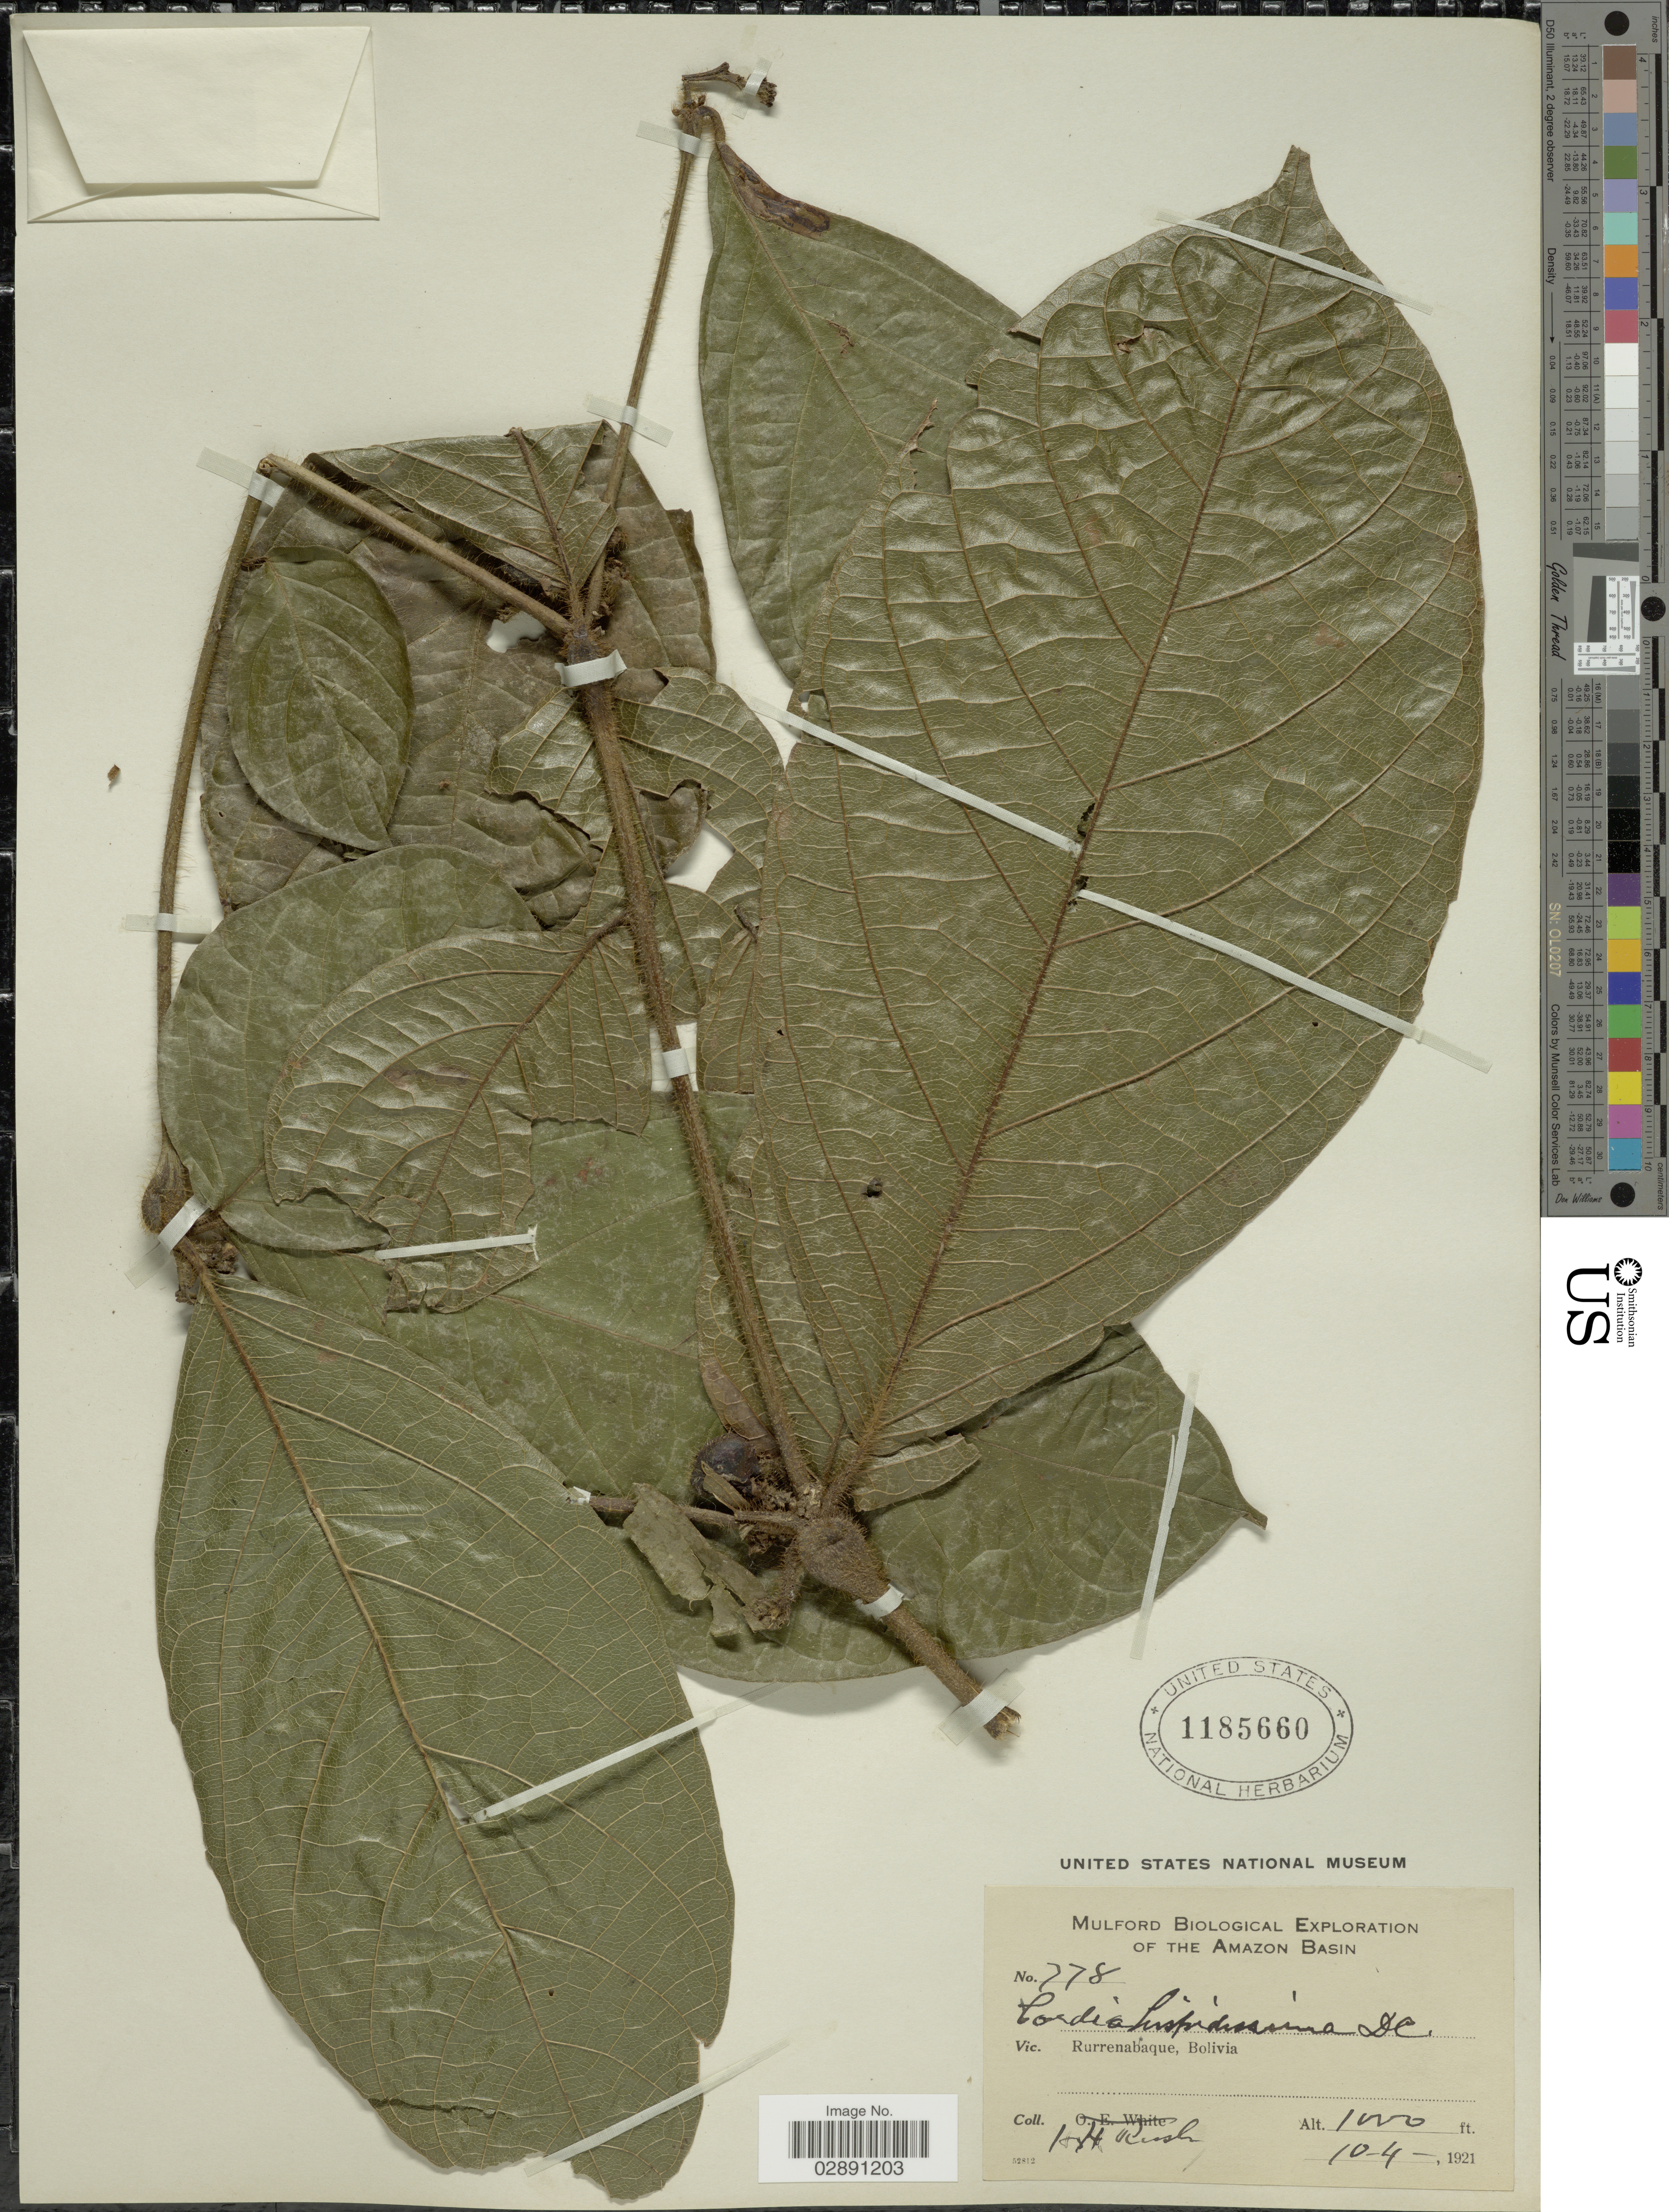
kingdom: Plantae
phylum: Tracheophyta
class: Magnoliopsida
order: Boraginales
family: Cordiaceae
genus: Cordia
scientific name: Cordia nodosa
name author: Lam.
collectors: H. H. Rusby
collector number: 778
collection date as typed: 10-4-1921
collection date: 1921-10-04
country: Bolivia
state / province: Beni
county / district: José Ballivián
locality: Rurrenabaque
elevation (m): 305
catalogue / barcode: US 1185660